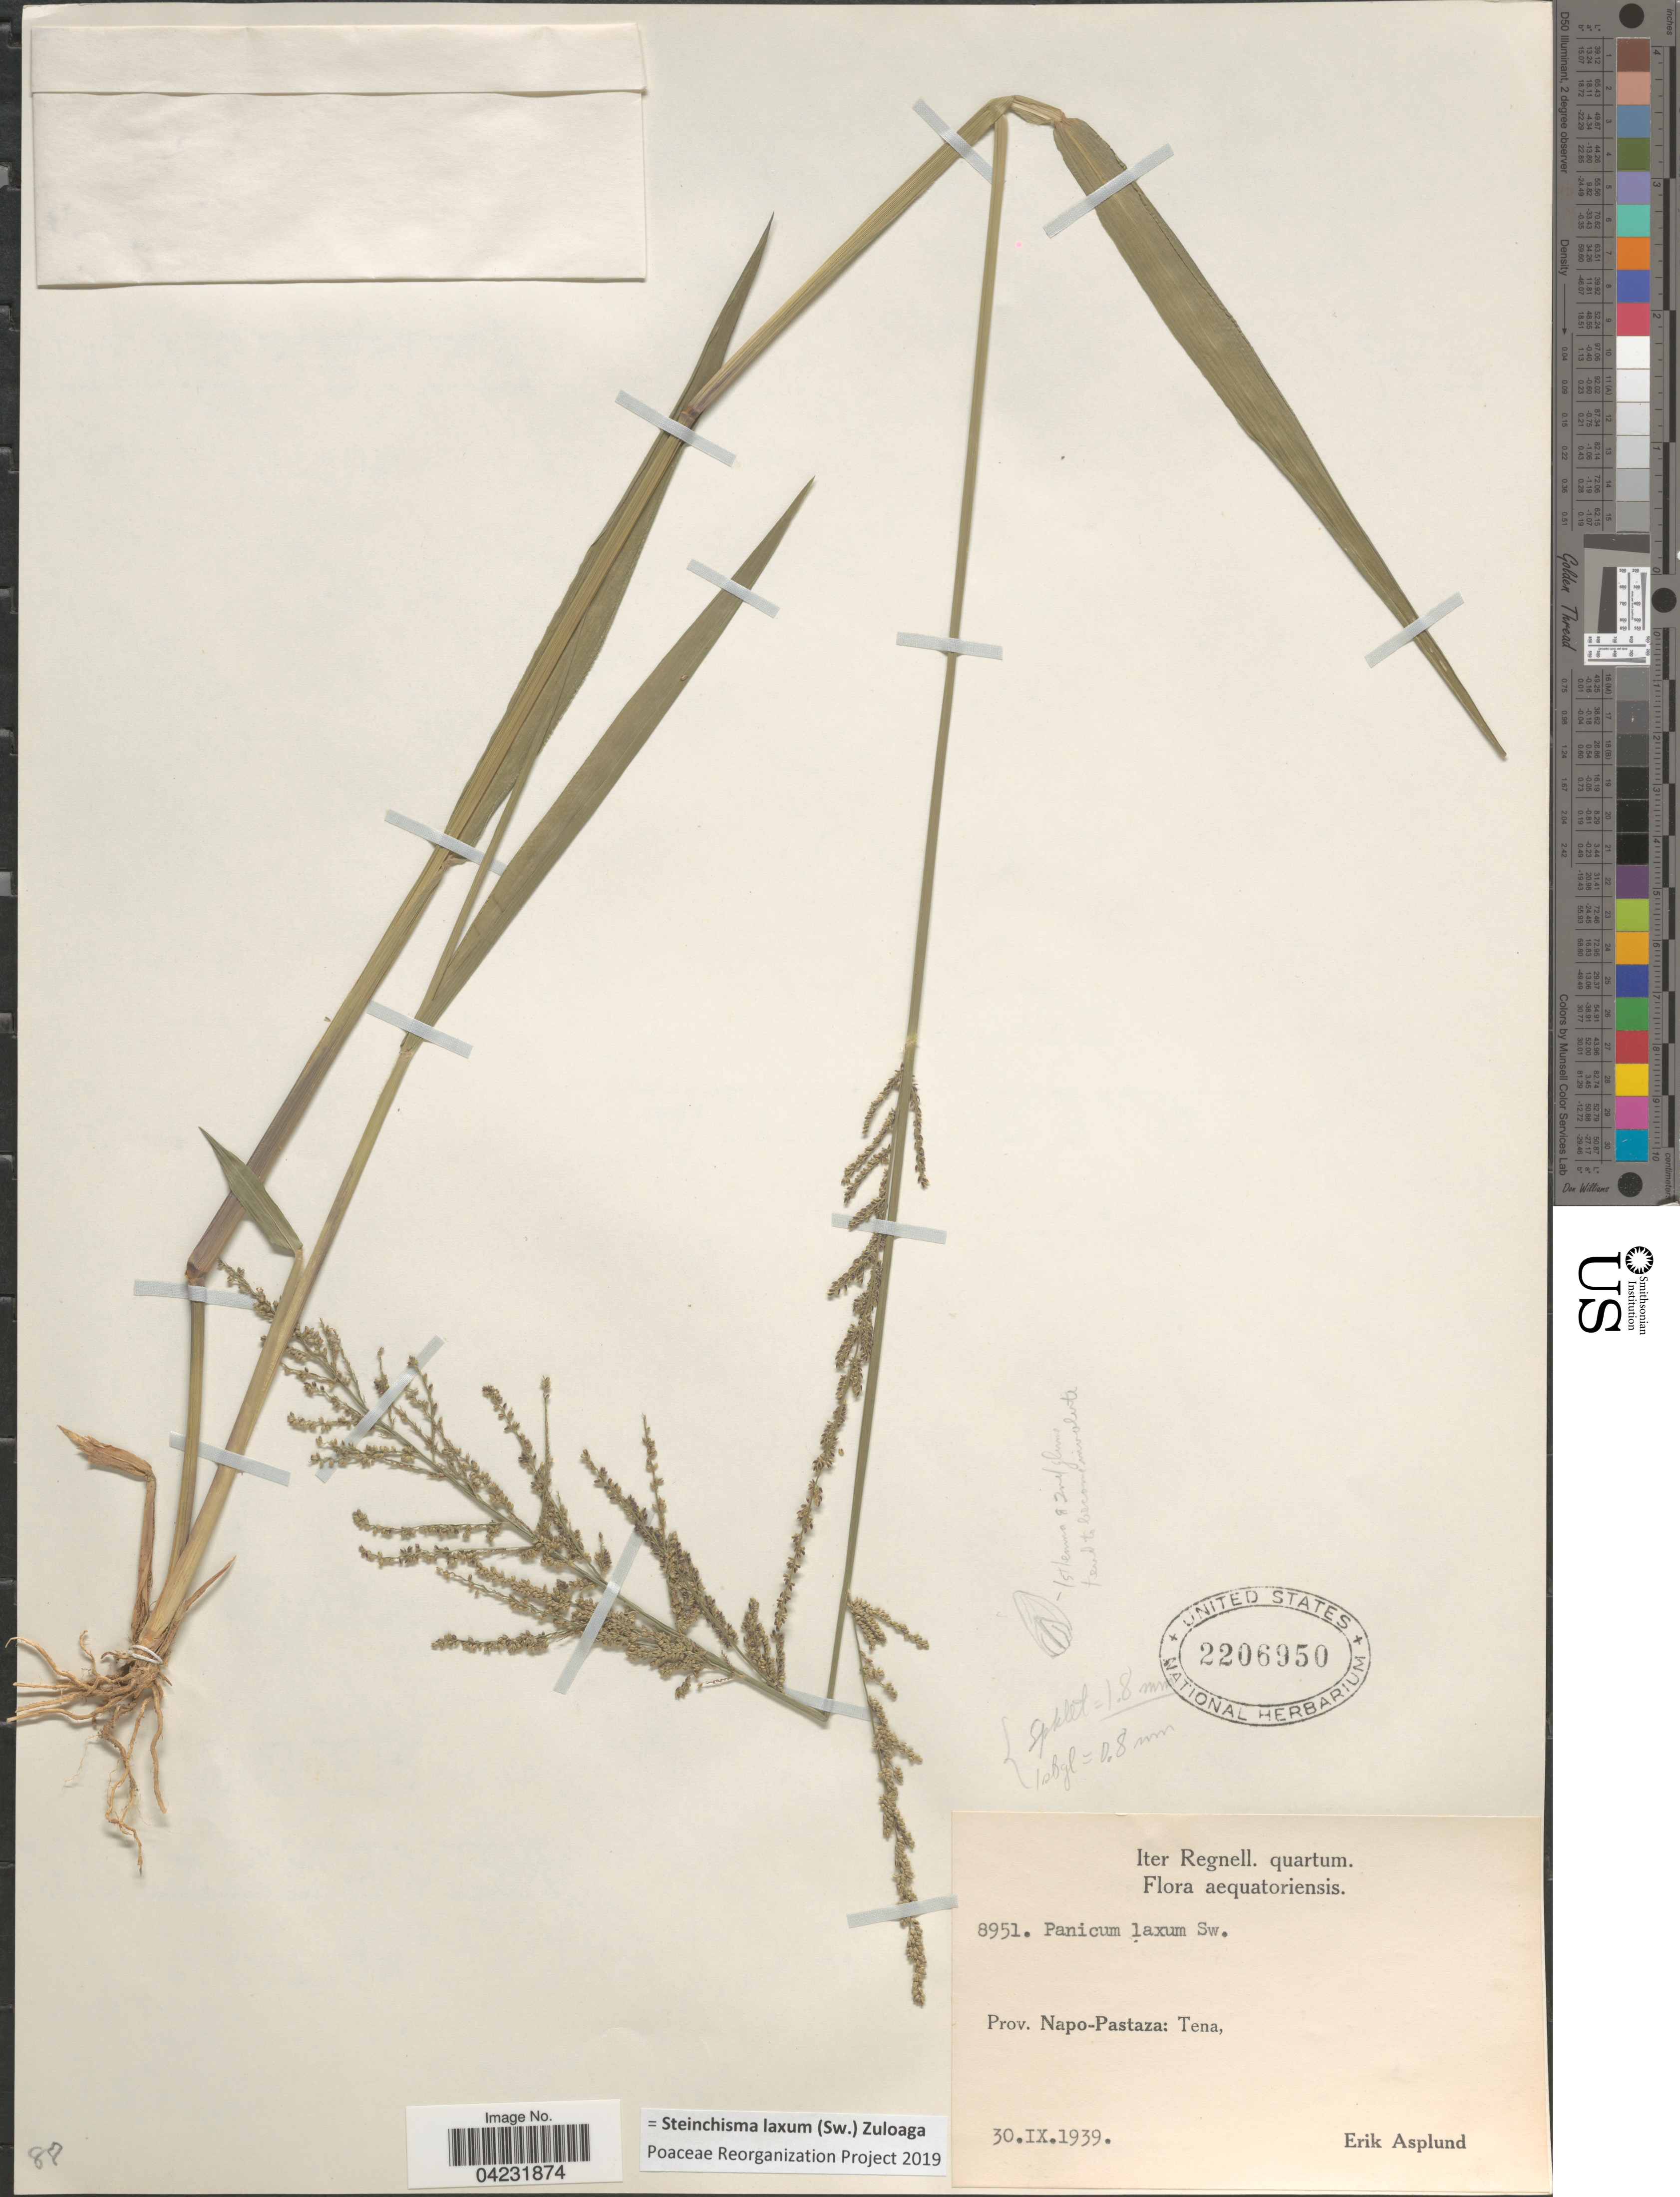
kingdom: Plantae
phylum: Tracheophyta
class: Liliopsida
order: Poales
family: Poaceae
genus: Steinchisma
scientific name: Steinchisma laxum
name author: (Sw.) Zuloaga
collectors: E. Asplund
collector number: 8951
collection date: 1939-09-30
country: Ecuador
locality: Iter Regnell. quartum. Aequatoriensis. Prov. Napo-Pastaza; Tena.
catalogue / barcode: US 2206950